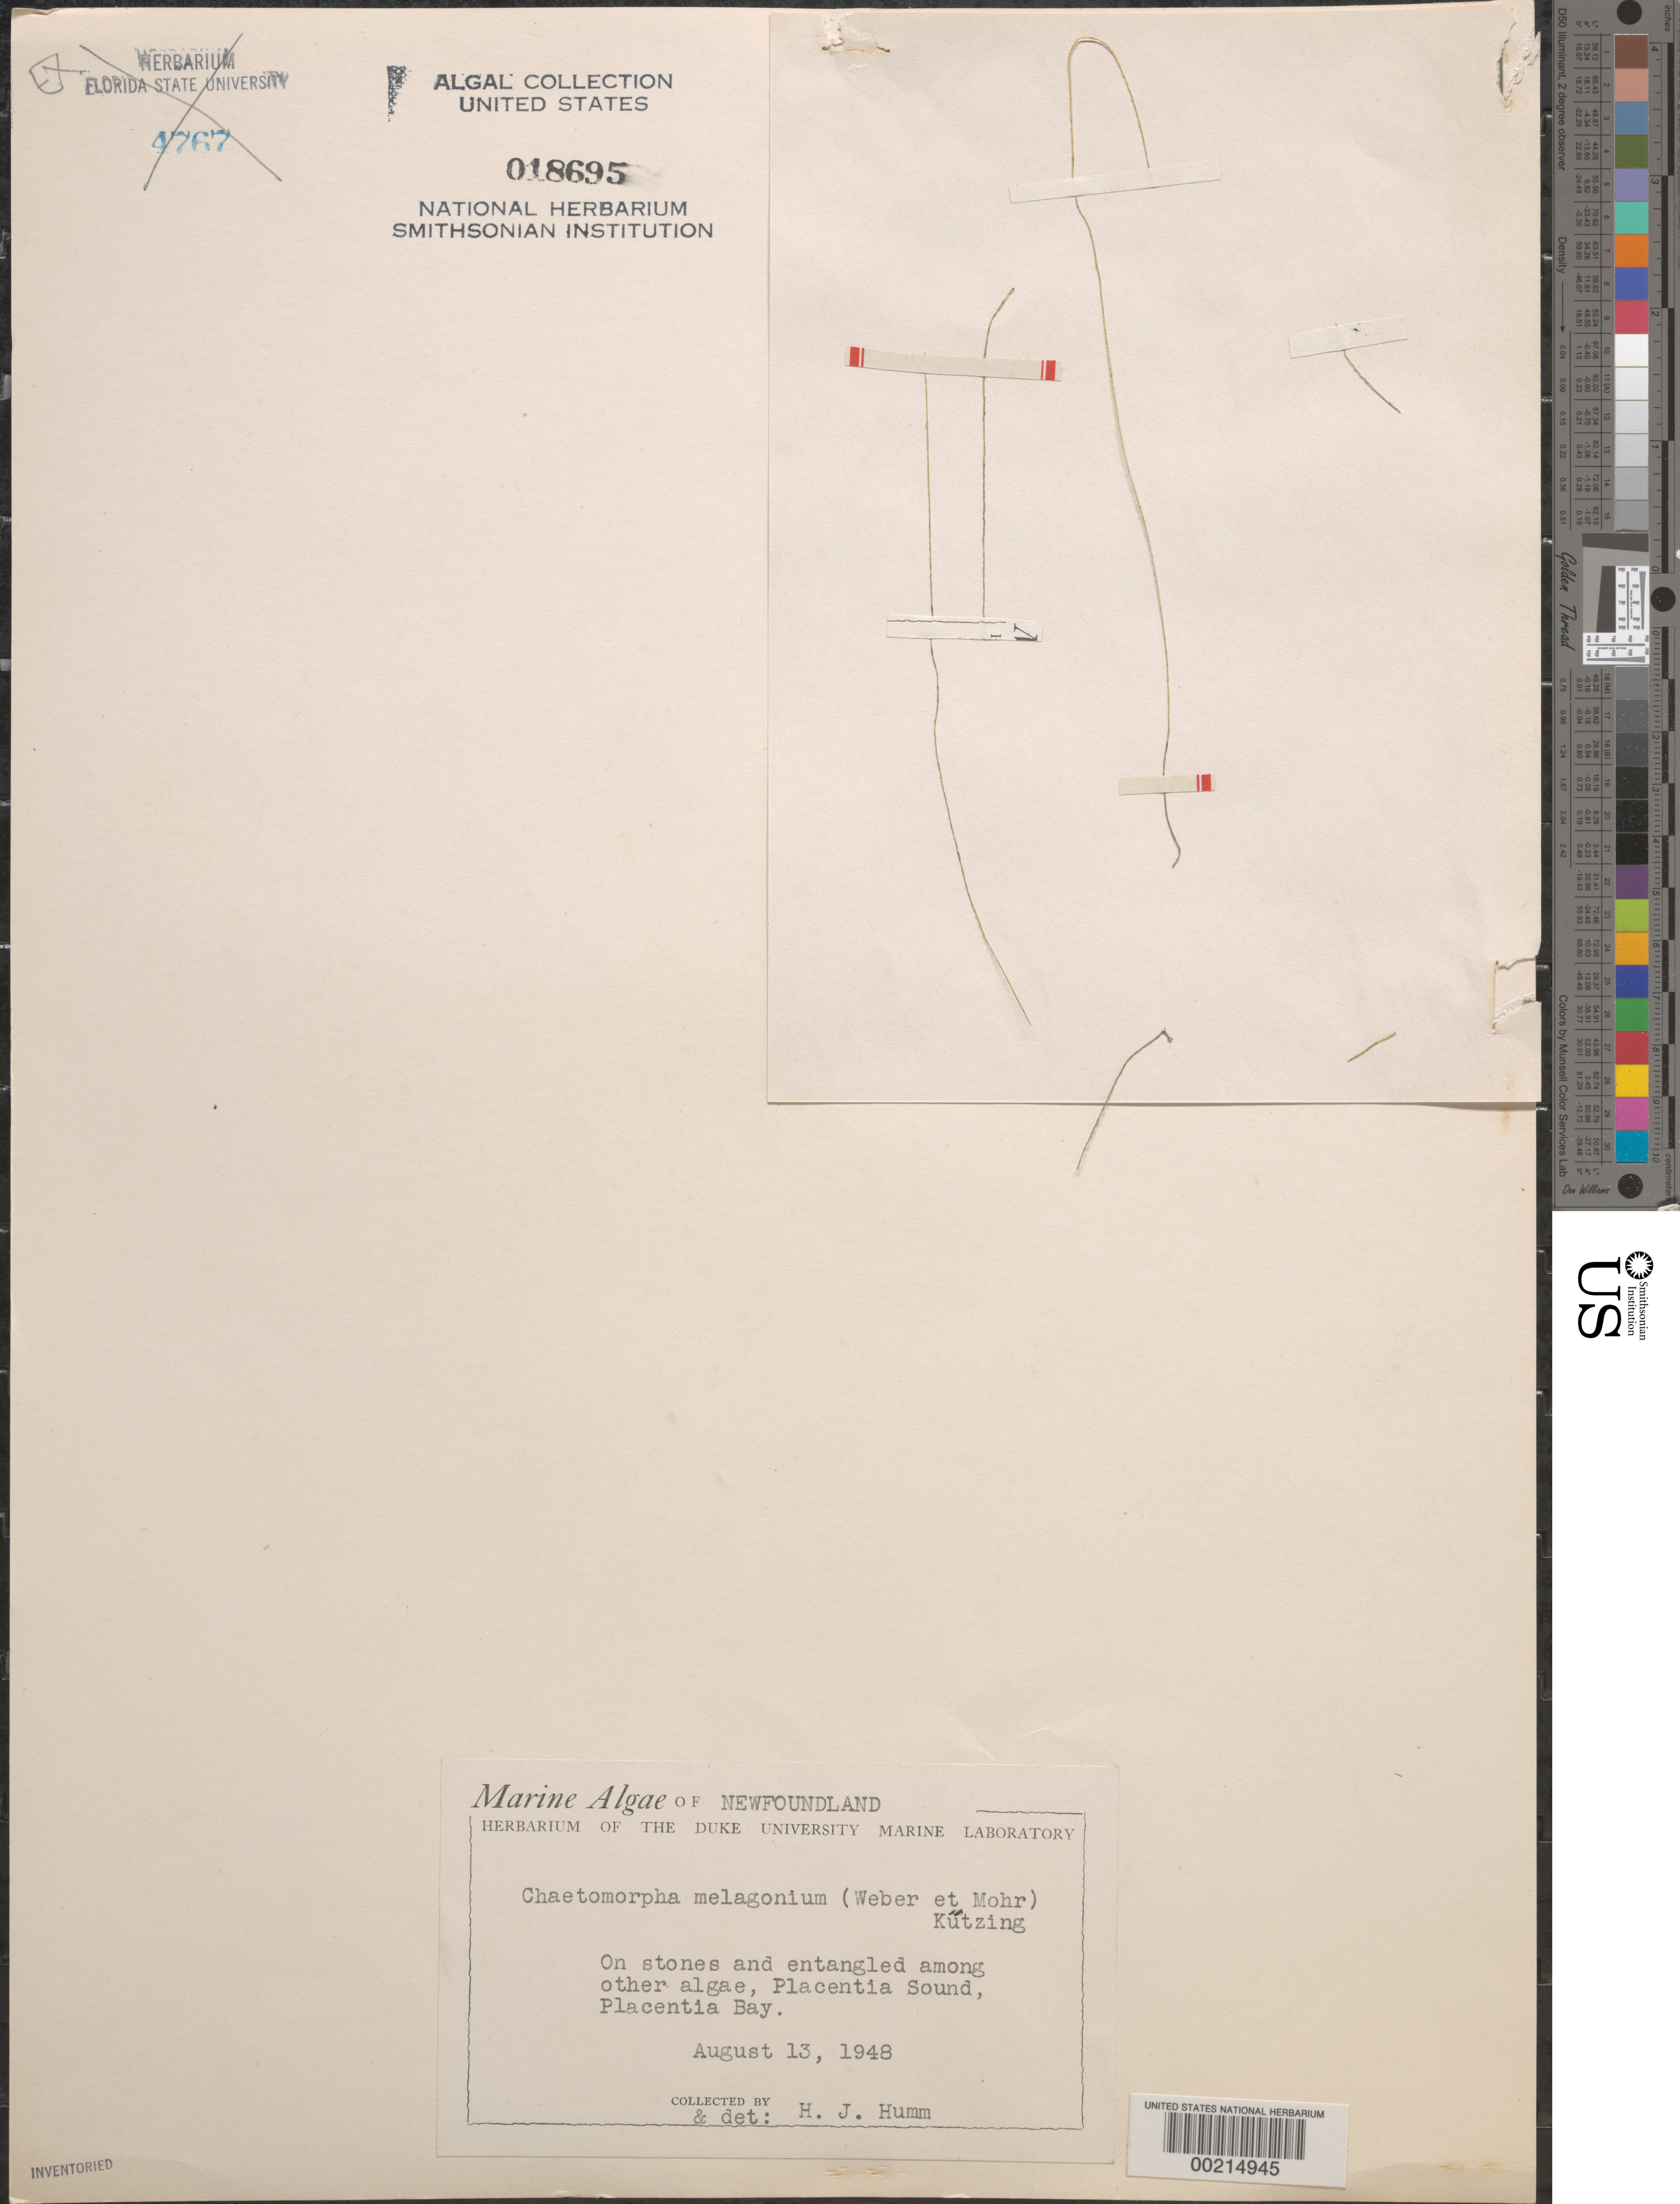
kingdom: Plantae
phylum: Chlorophyta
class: Ulvophyceae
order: Cladophorales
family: Cladophoraceae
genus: Chaetomorpha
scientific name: Chaetomorpha melagonium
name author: (F. Weber & D. Mohr) Kützing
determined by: Humm, Harold J.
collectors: H. J. Humm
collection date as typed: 13 Aug 1948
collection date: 1948-08-13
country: Canada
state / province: Newfoundland and Labrador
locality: Placentia Sound, Placentia Bay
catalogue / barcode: US 18695